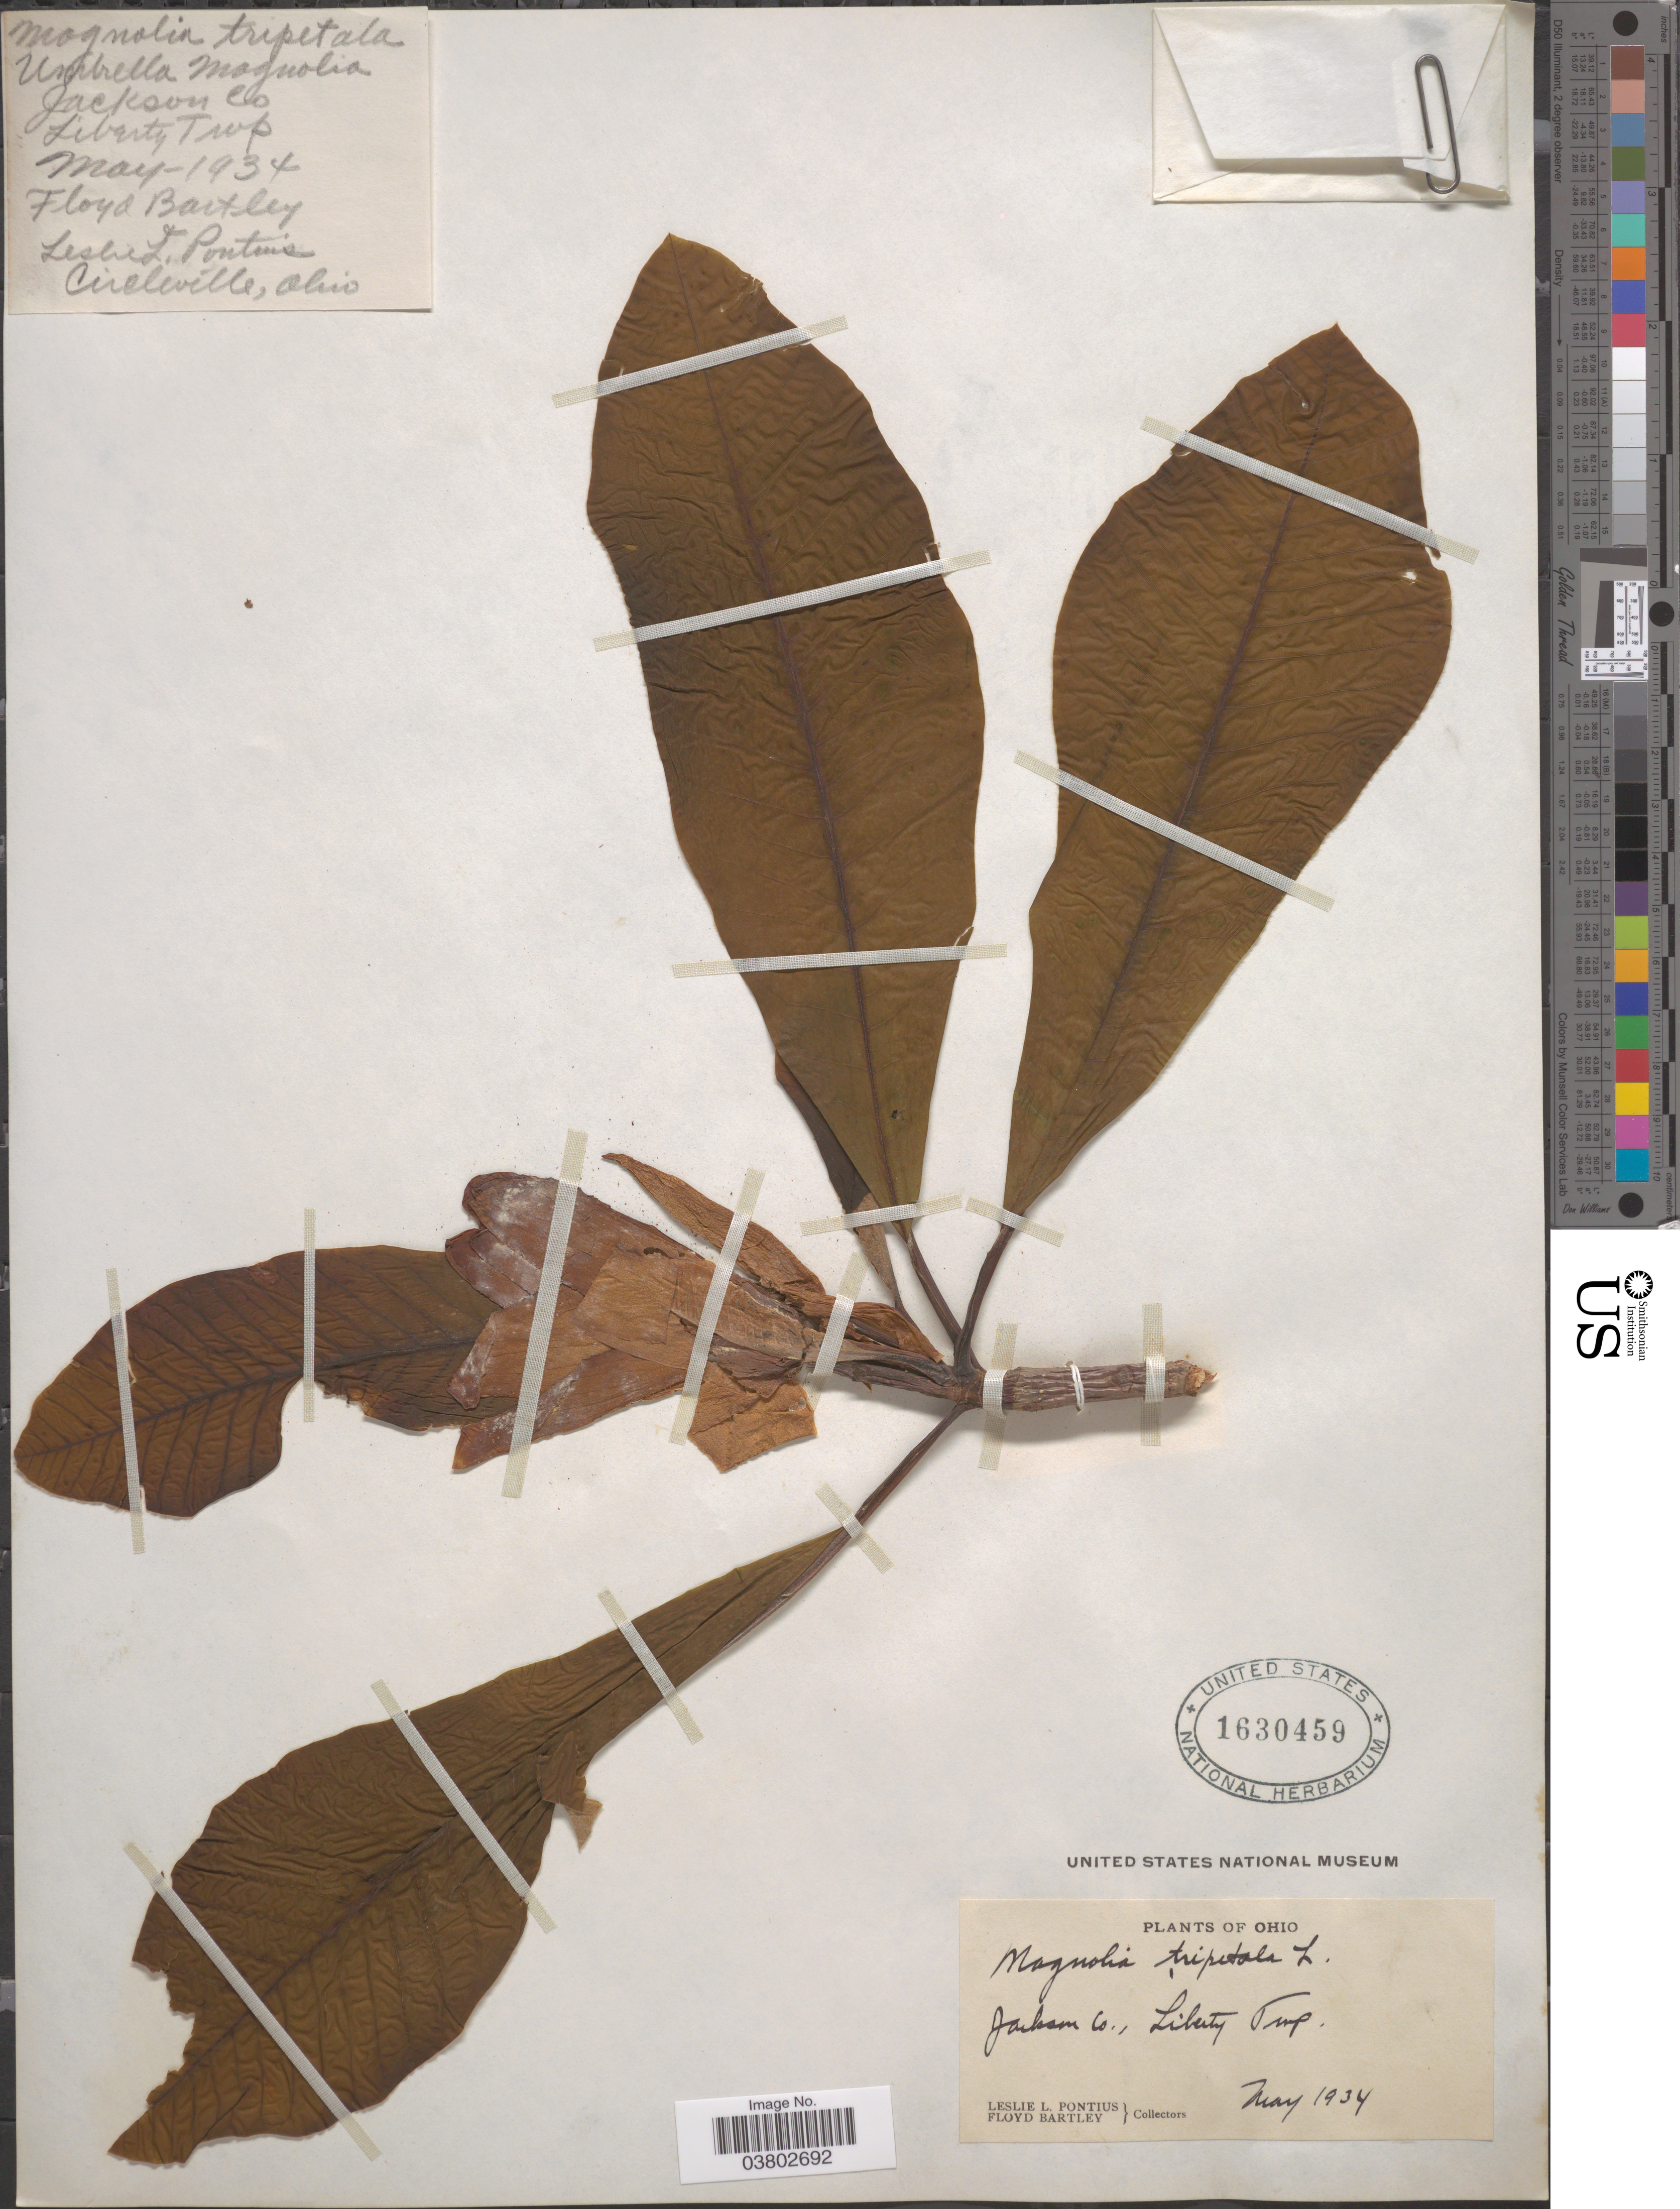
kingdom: Plantae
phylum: Tracheophyta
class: Magnoliopsida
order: Magnoliales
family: Magnoliaceae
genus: Magnolia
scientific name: Magnolia tripetala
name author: L.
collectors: L. Pontius & F. Bartley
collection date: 1934-05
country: United States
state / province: Ohio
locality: Jackson Co., Liberty Twp.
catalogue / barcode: US 1630459